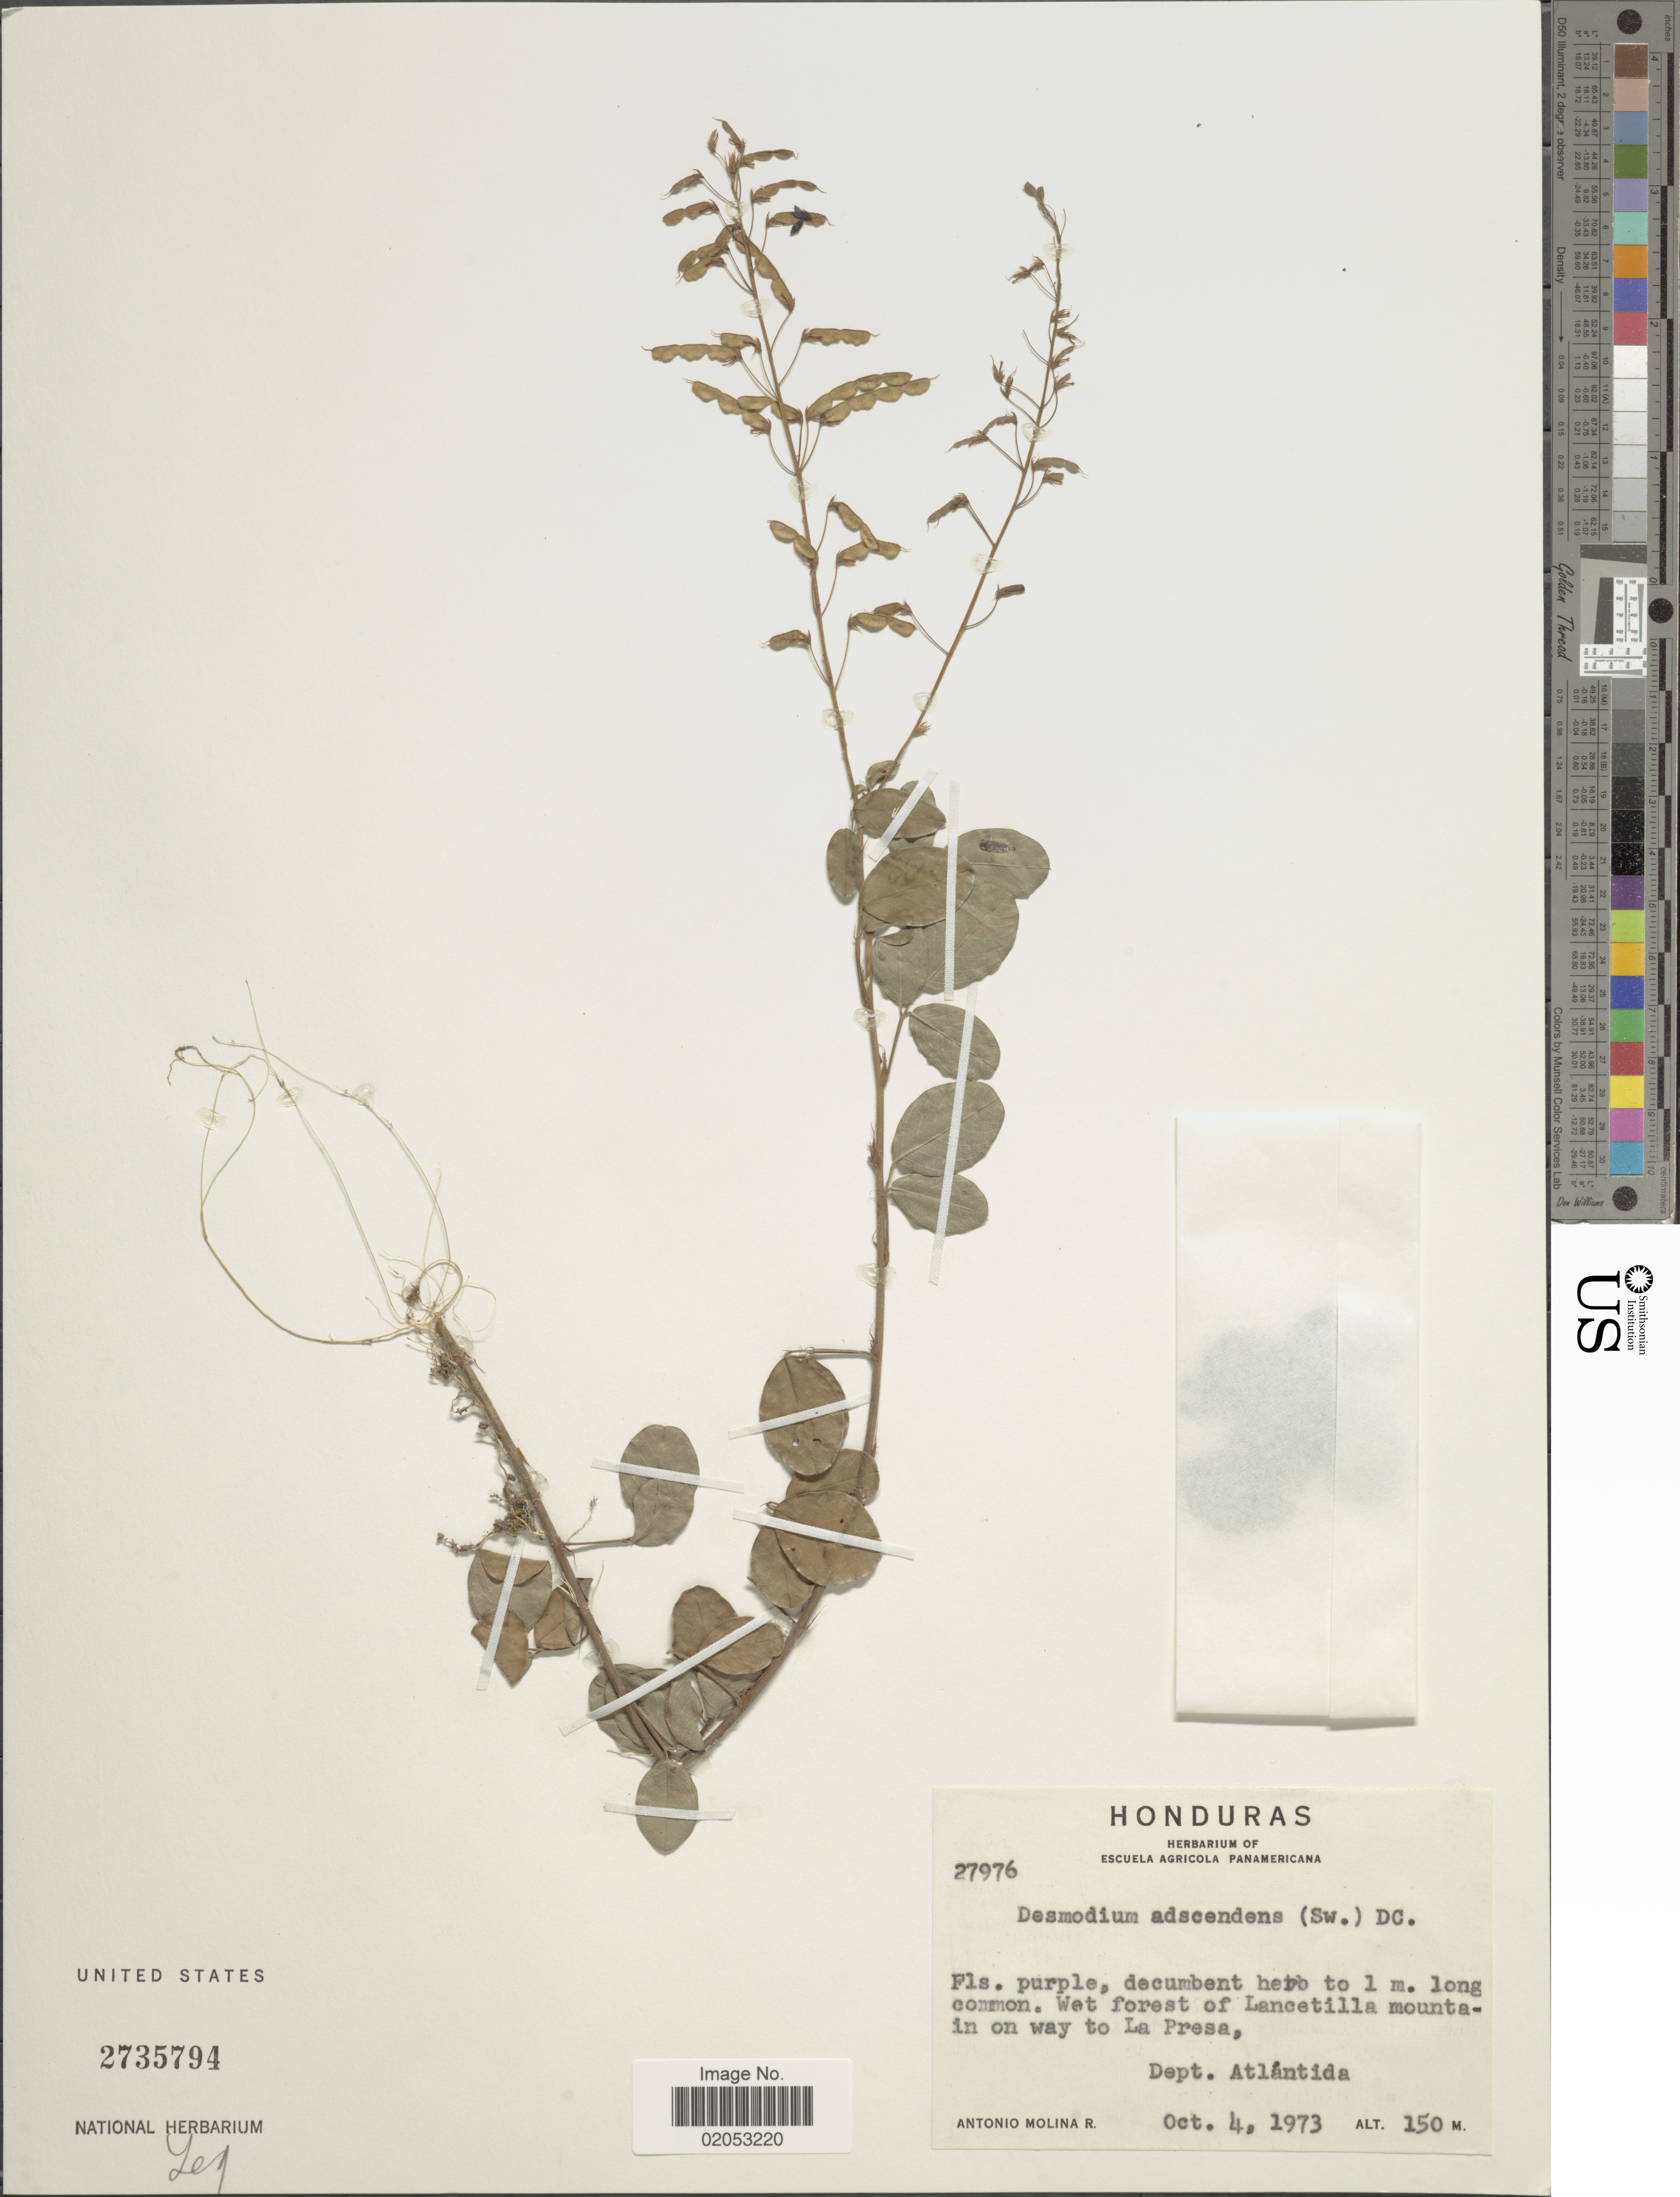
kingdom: Plantae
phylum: Tracheophyta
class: Magnoliopsida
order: Fabales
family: Fabaceae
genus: Grona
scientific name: Grona adscendens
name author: (Sw.) H. Ohashi & K. Ohashi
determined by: Strong, Mark T., (BOT), Smithsonian Institution - National Museum of Natural History (UNITED STATES)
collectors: A. Molina R.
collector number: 27976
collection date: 1973-10-04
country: Honduras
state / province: Atlántida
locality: Lancetilla Mountain on way to La Presa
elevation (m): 150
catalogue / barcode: US 2735794